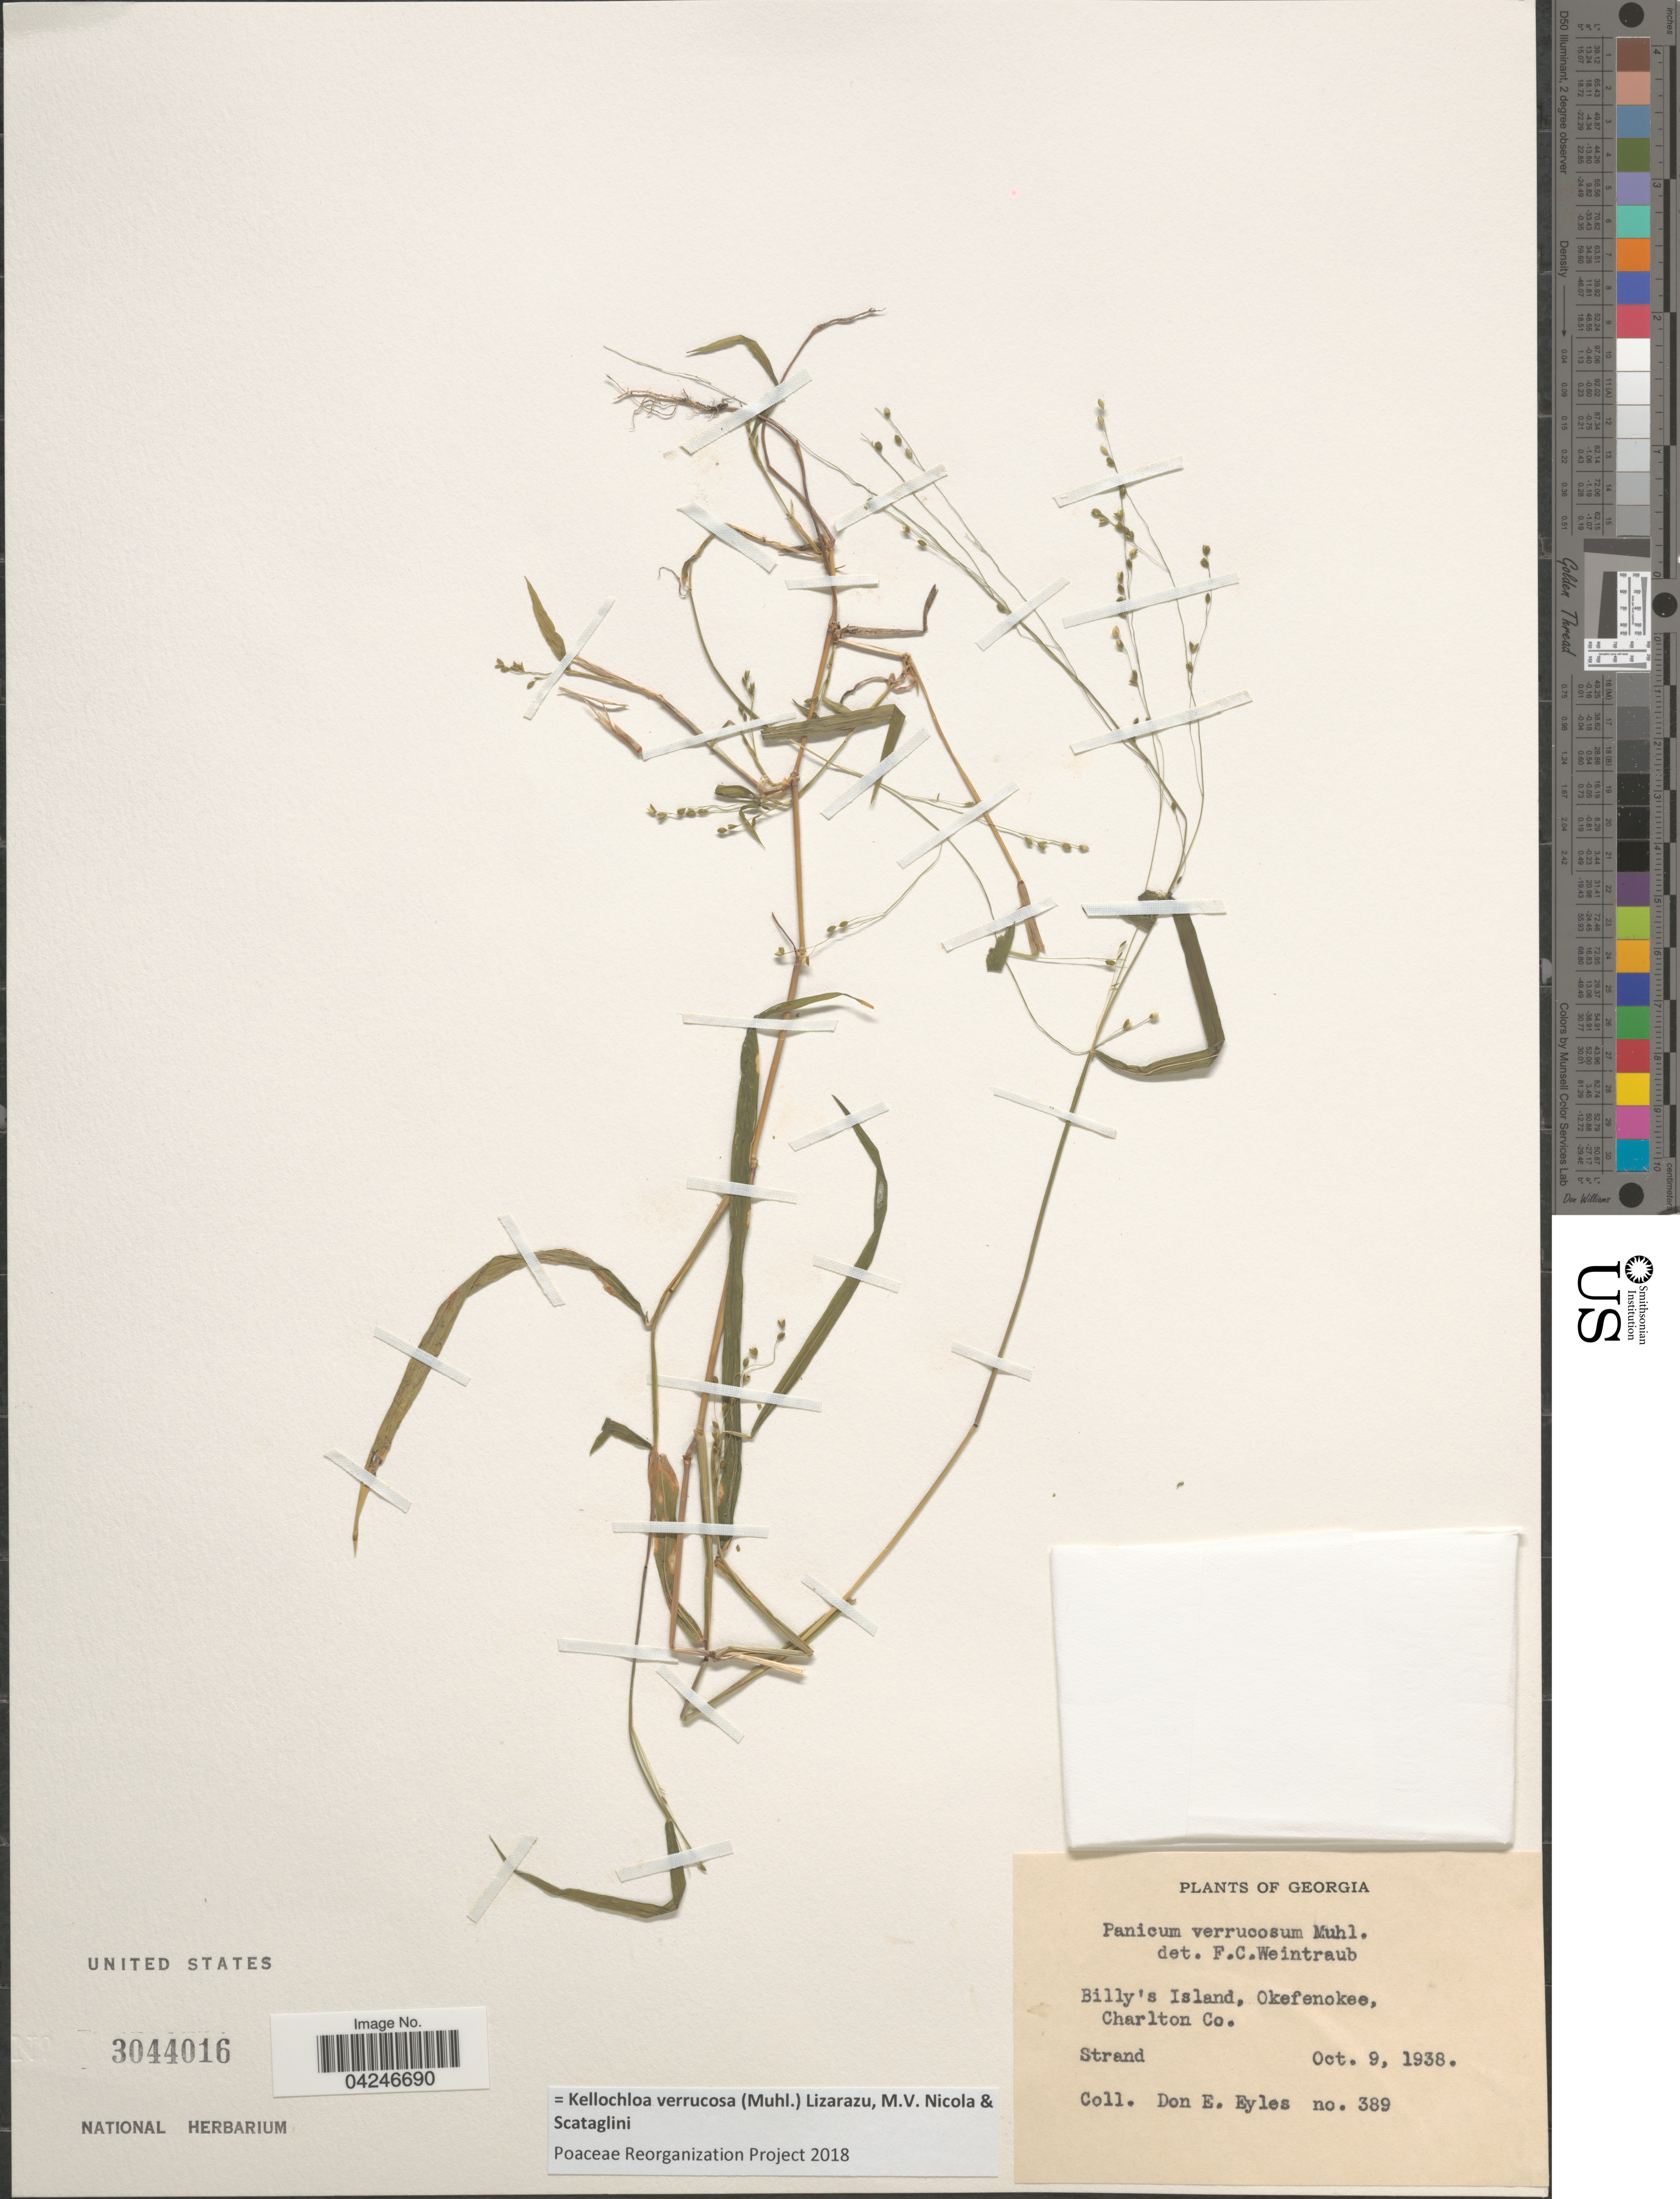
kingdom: Plantae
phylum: Tracheophyta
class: Liliopsida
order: Poales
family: Poaceae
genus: Kellochloa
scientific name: Kellochloa verrucosa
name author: (Muhl.) Lizarazu et al.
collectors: D. Eyles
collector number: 389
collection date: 1938-10-09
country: United States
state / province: Georgia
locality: Billy's Island, Okefenokee, Charlton Co.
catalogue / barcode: US 3044016